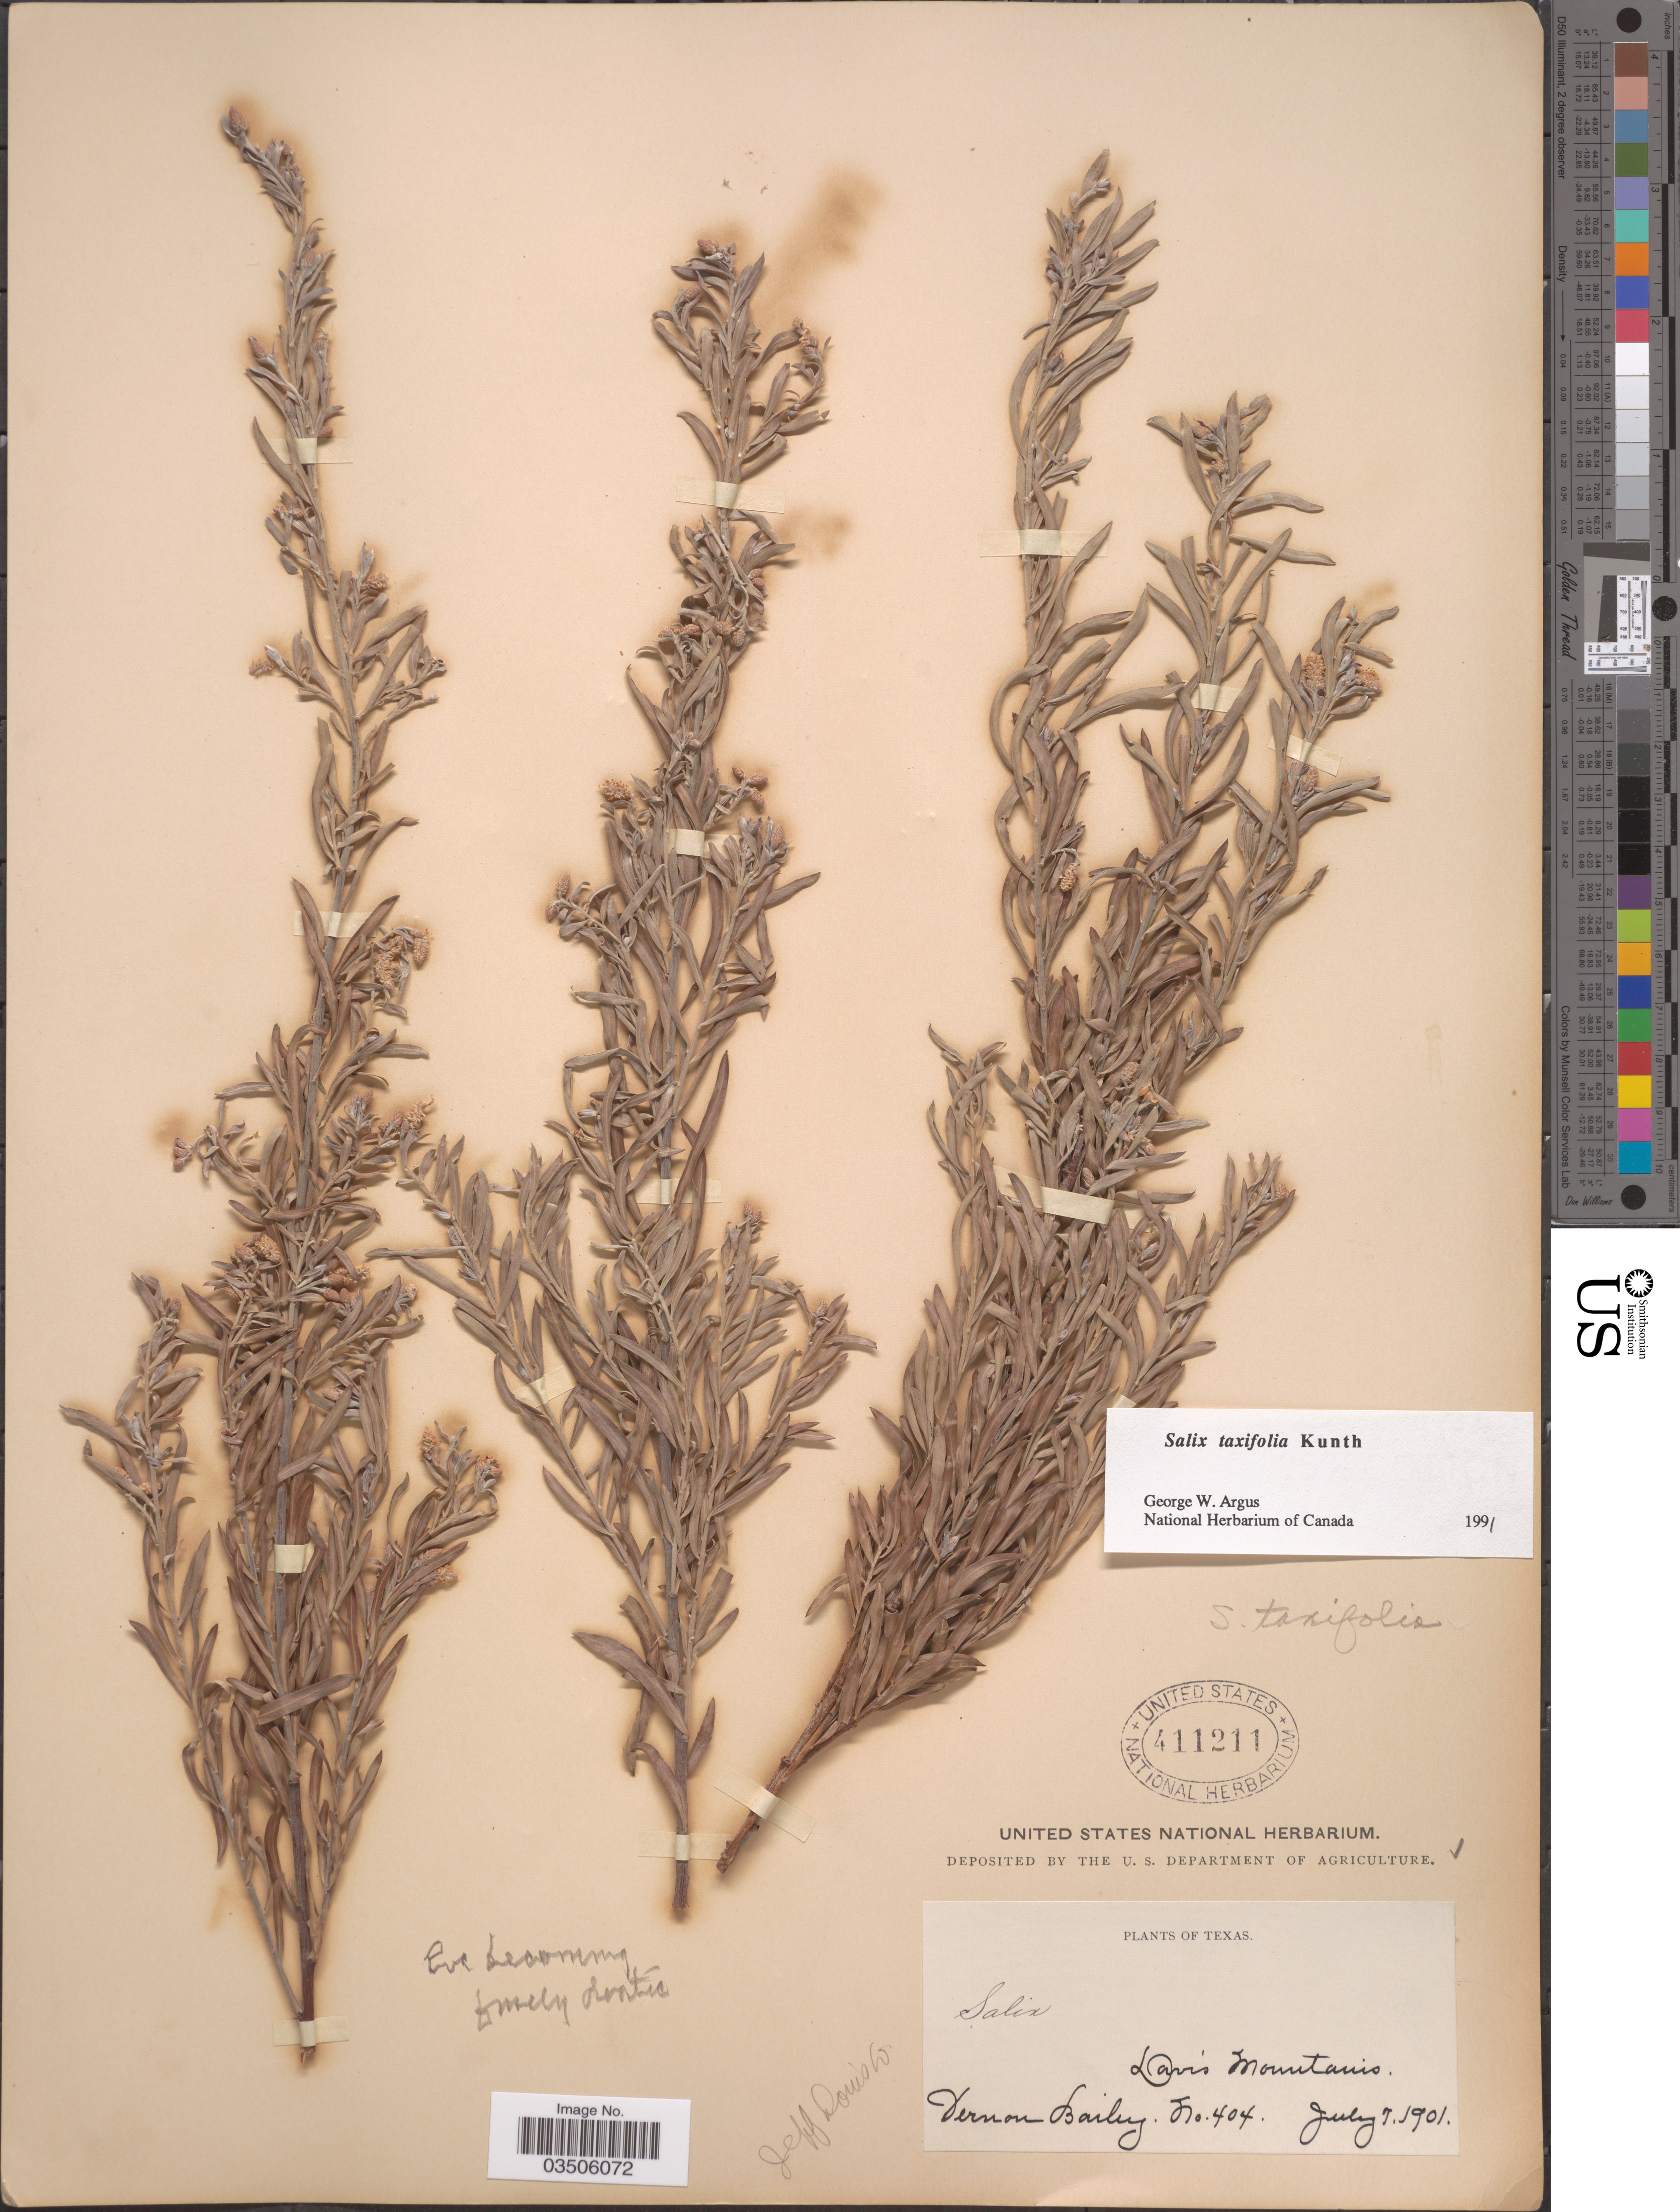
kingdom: Plantae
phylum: Tracheophyta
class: Magnoliopsida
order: Malpighiales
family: Salicaceae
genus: Salix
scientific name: Salix taxifolia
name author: Kunth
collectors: V. O. Bailey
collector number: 404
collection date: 1901-07-07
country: United States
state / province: Texas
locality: Jeff Davis Co. Davis Mountains.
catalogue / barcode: US 411211